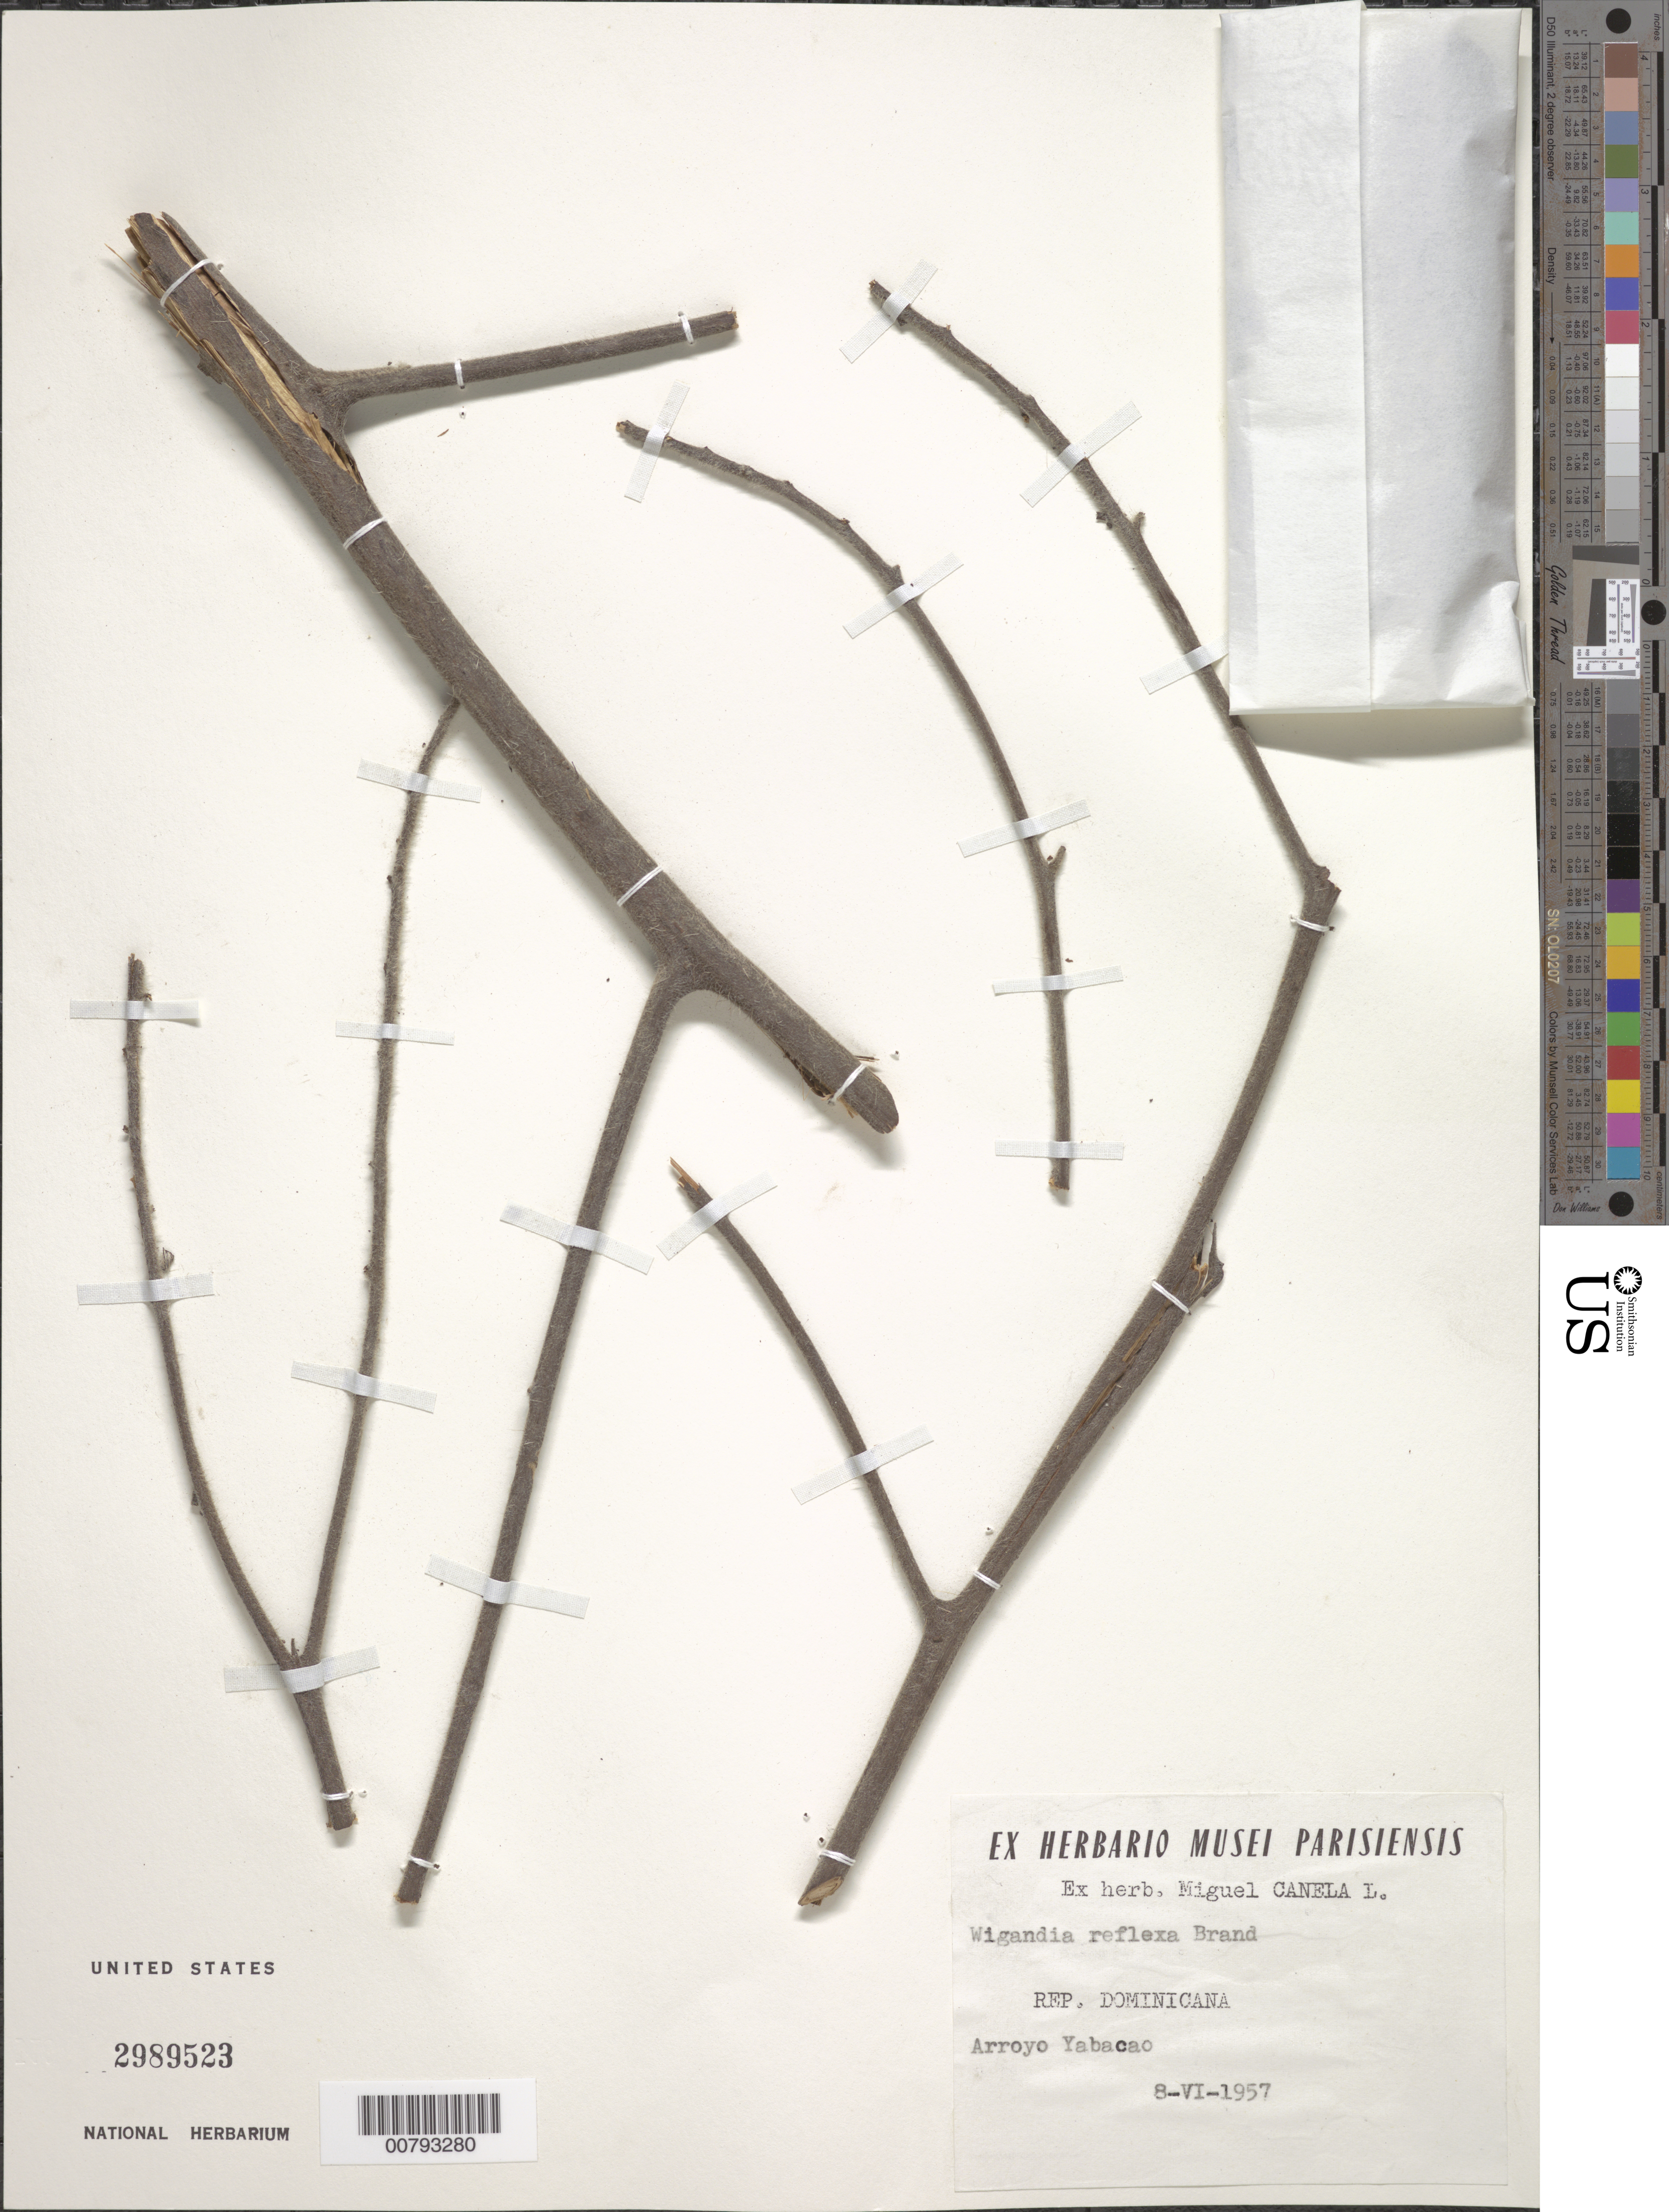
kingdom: Plantae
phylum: Tracheophyta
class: Magnoliopsida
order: Boraginales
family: Namaceae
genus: Wigandia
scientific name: Wigandia pruritiva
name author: Spreng.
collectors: M. Canela Lazaro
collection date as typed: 08 Jun 1957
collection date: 1957-06-08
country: Dominican Republic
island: Hispaniola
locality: Yabacao Stream.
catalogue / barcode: US 2989523